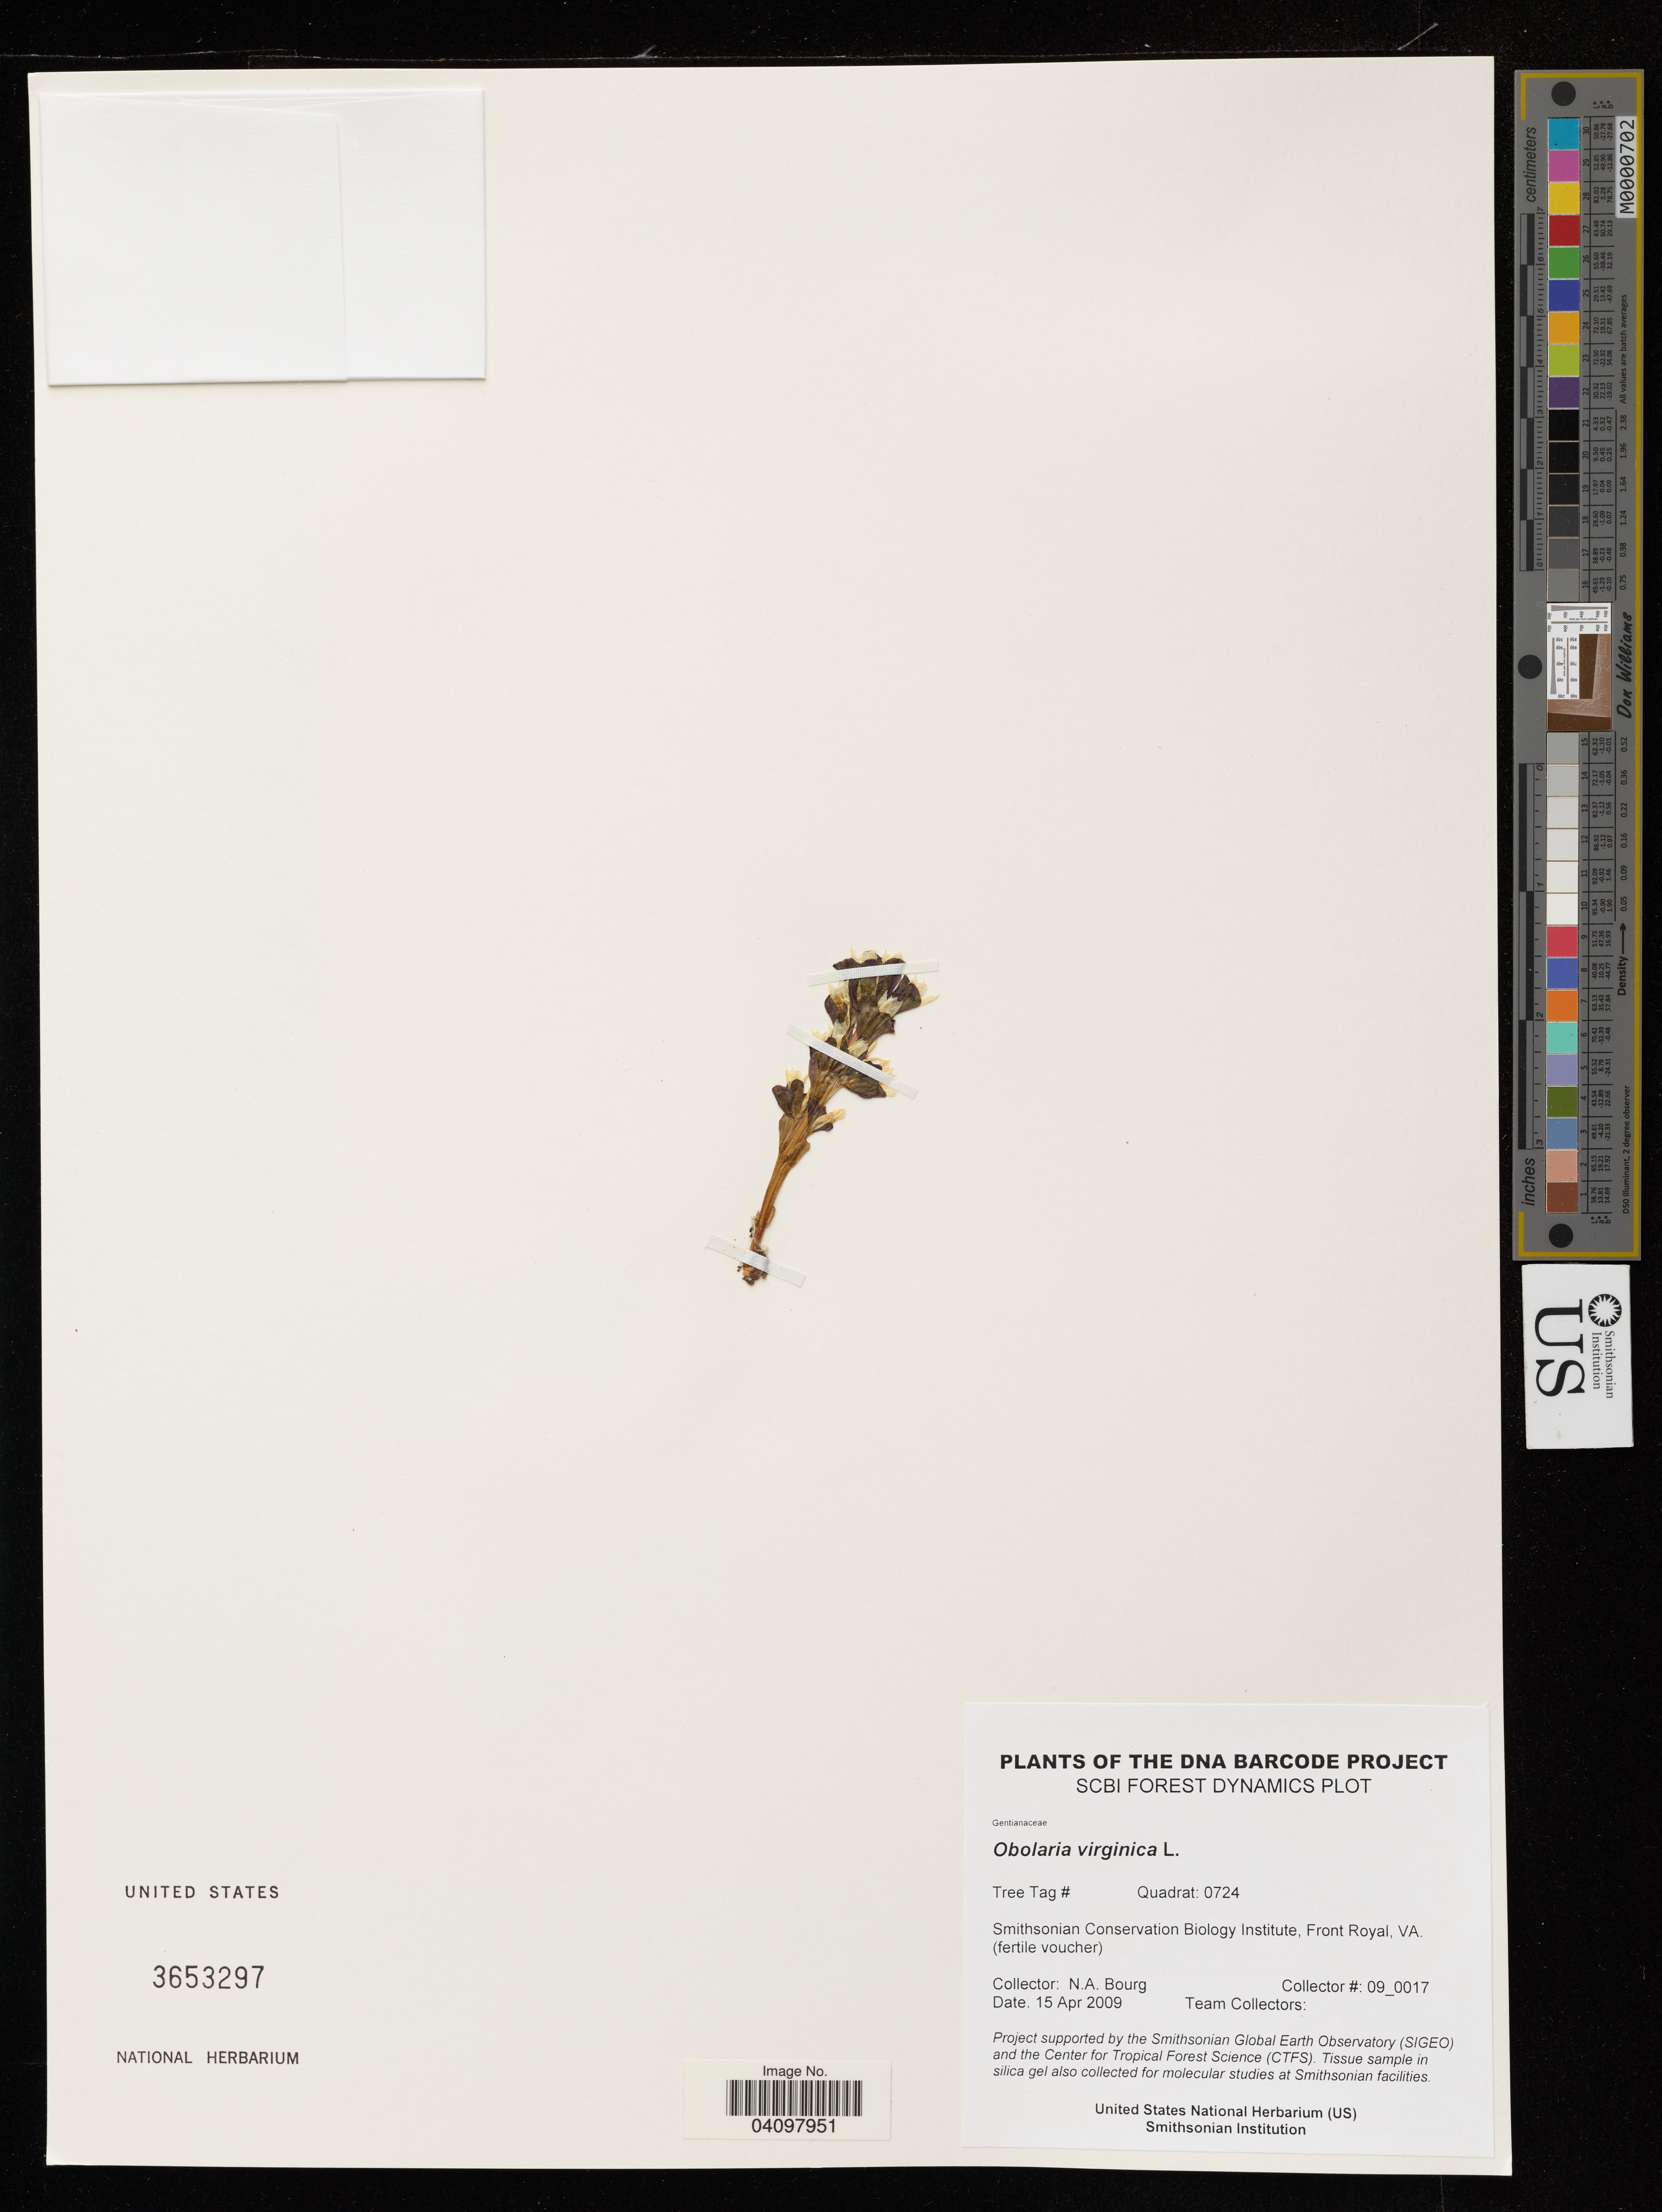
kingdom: Plantae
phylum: Tracheophyta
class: Magnoliopsida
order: Gentianales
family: Gentianaceae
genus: Obolaria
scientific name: Obolaria virginica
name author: L.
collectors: N. A. Bourg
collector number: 09_0017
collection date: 2009-04-15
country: United States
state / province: Virginia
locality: Smithsonian Conservation Biology Institute, Front Royal.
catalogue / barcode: US 3653297